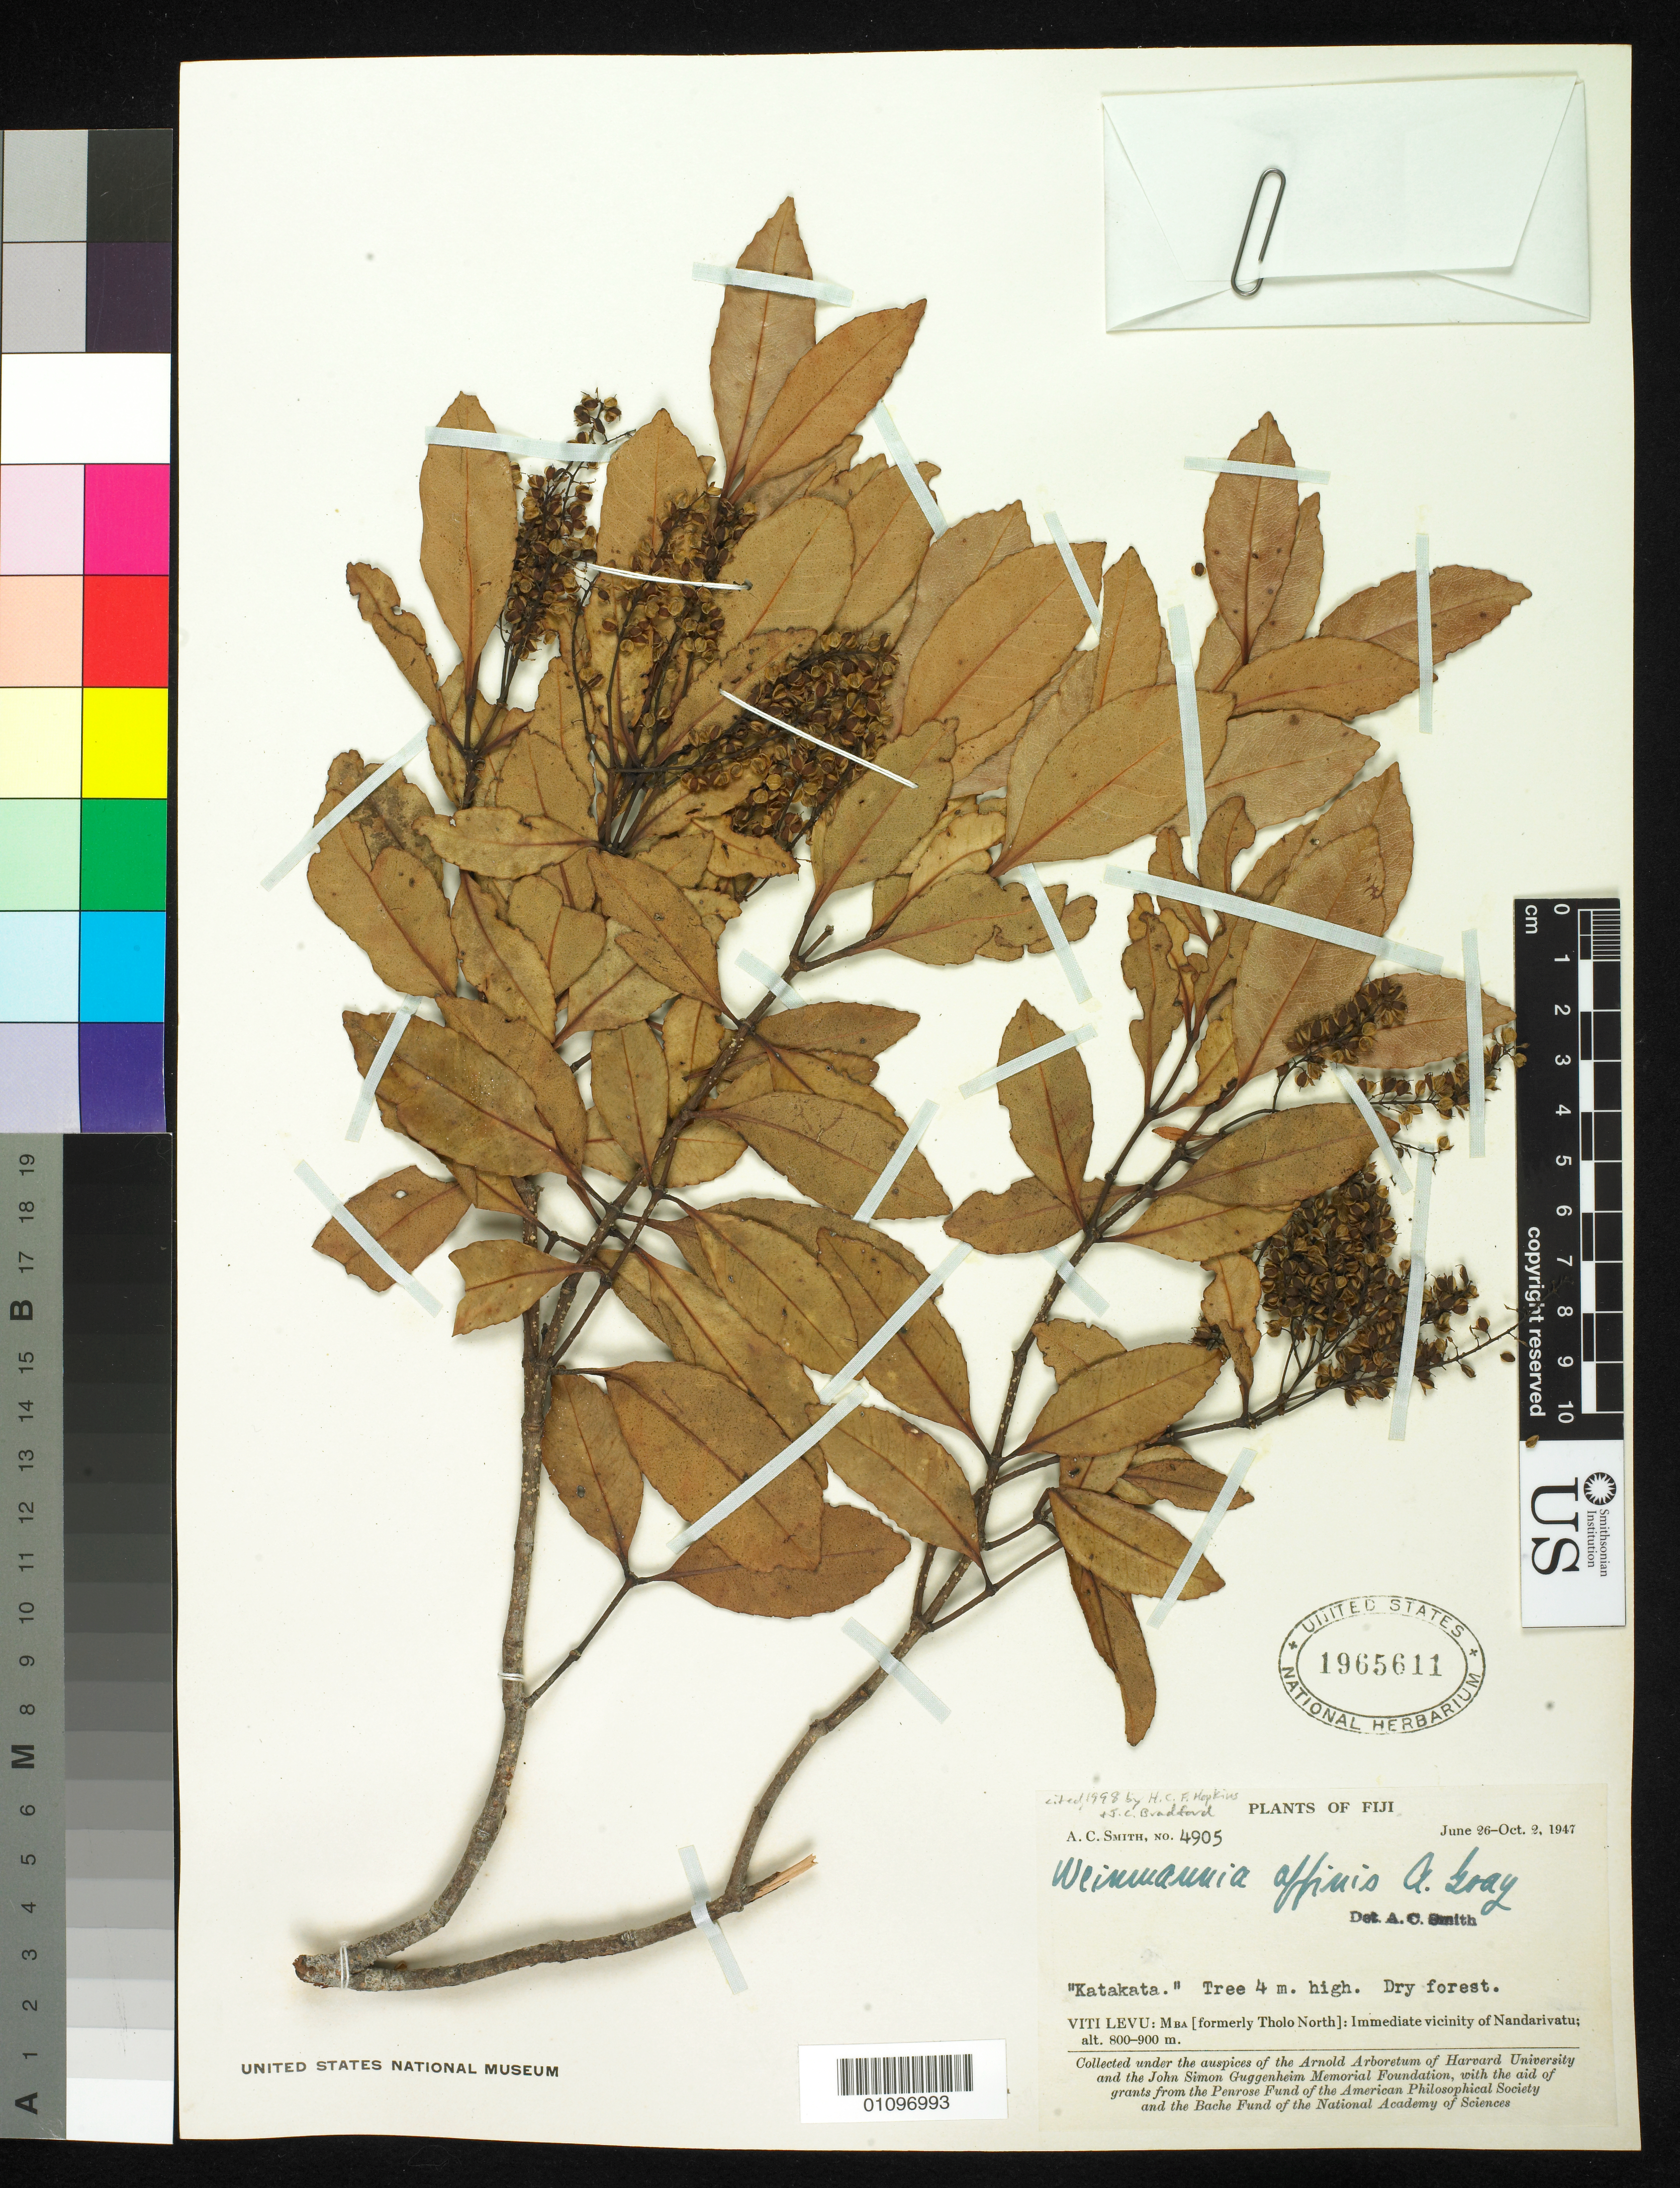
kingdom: Plantae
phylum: Tracheophyta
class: Magnoliopsida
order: Oxalidales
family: Cunoniaceae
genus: Pterophylla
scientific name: Pterophylla affinis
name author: (A. Gray) Pillon & H.C. Hopkins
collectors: A. C. Smith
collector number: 4905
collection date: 1947-06-26/1947-10-02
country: Fiji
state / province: Mba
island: Viti Levu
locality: Immediate vicinity of Nandarivatu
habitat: dry forest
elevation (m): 800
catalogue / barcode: US 1965611